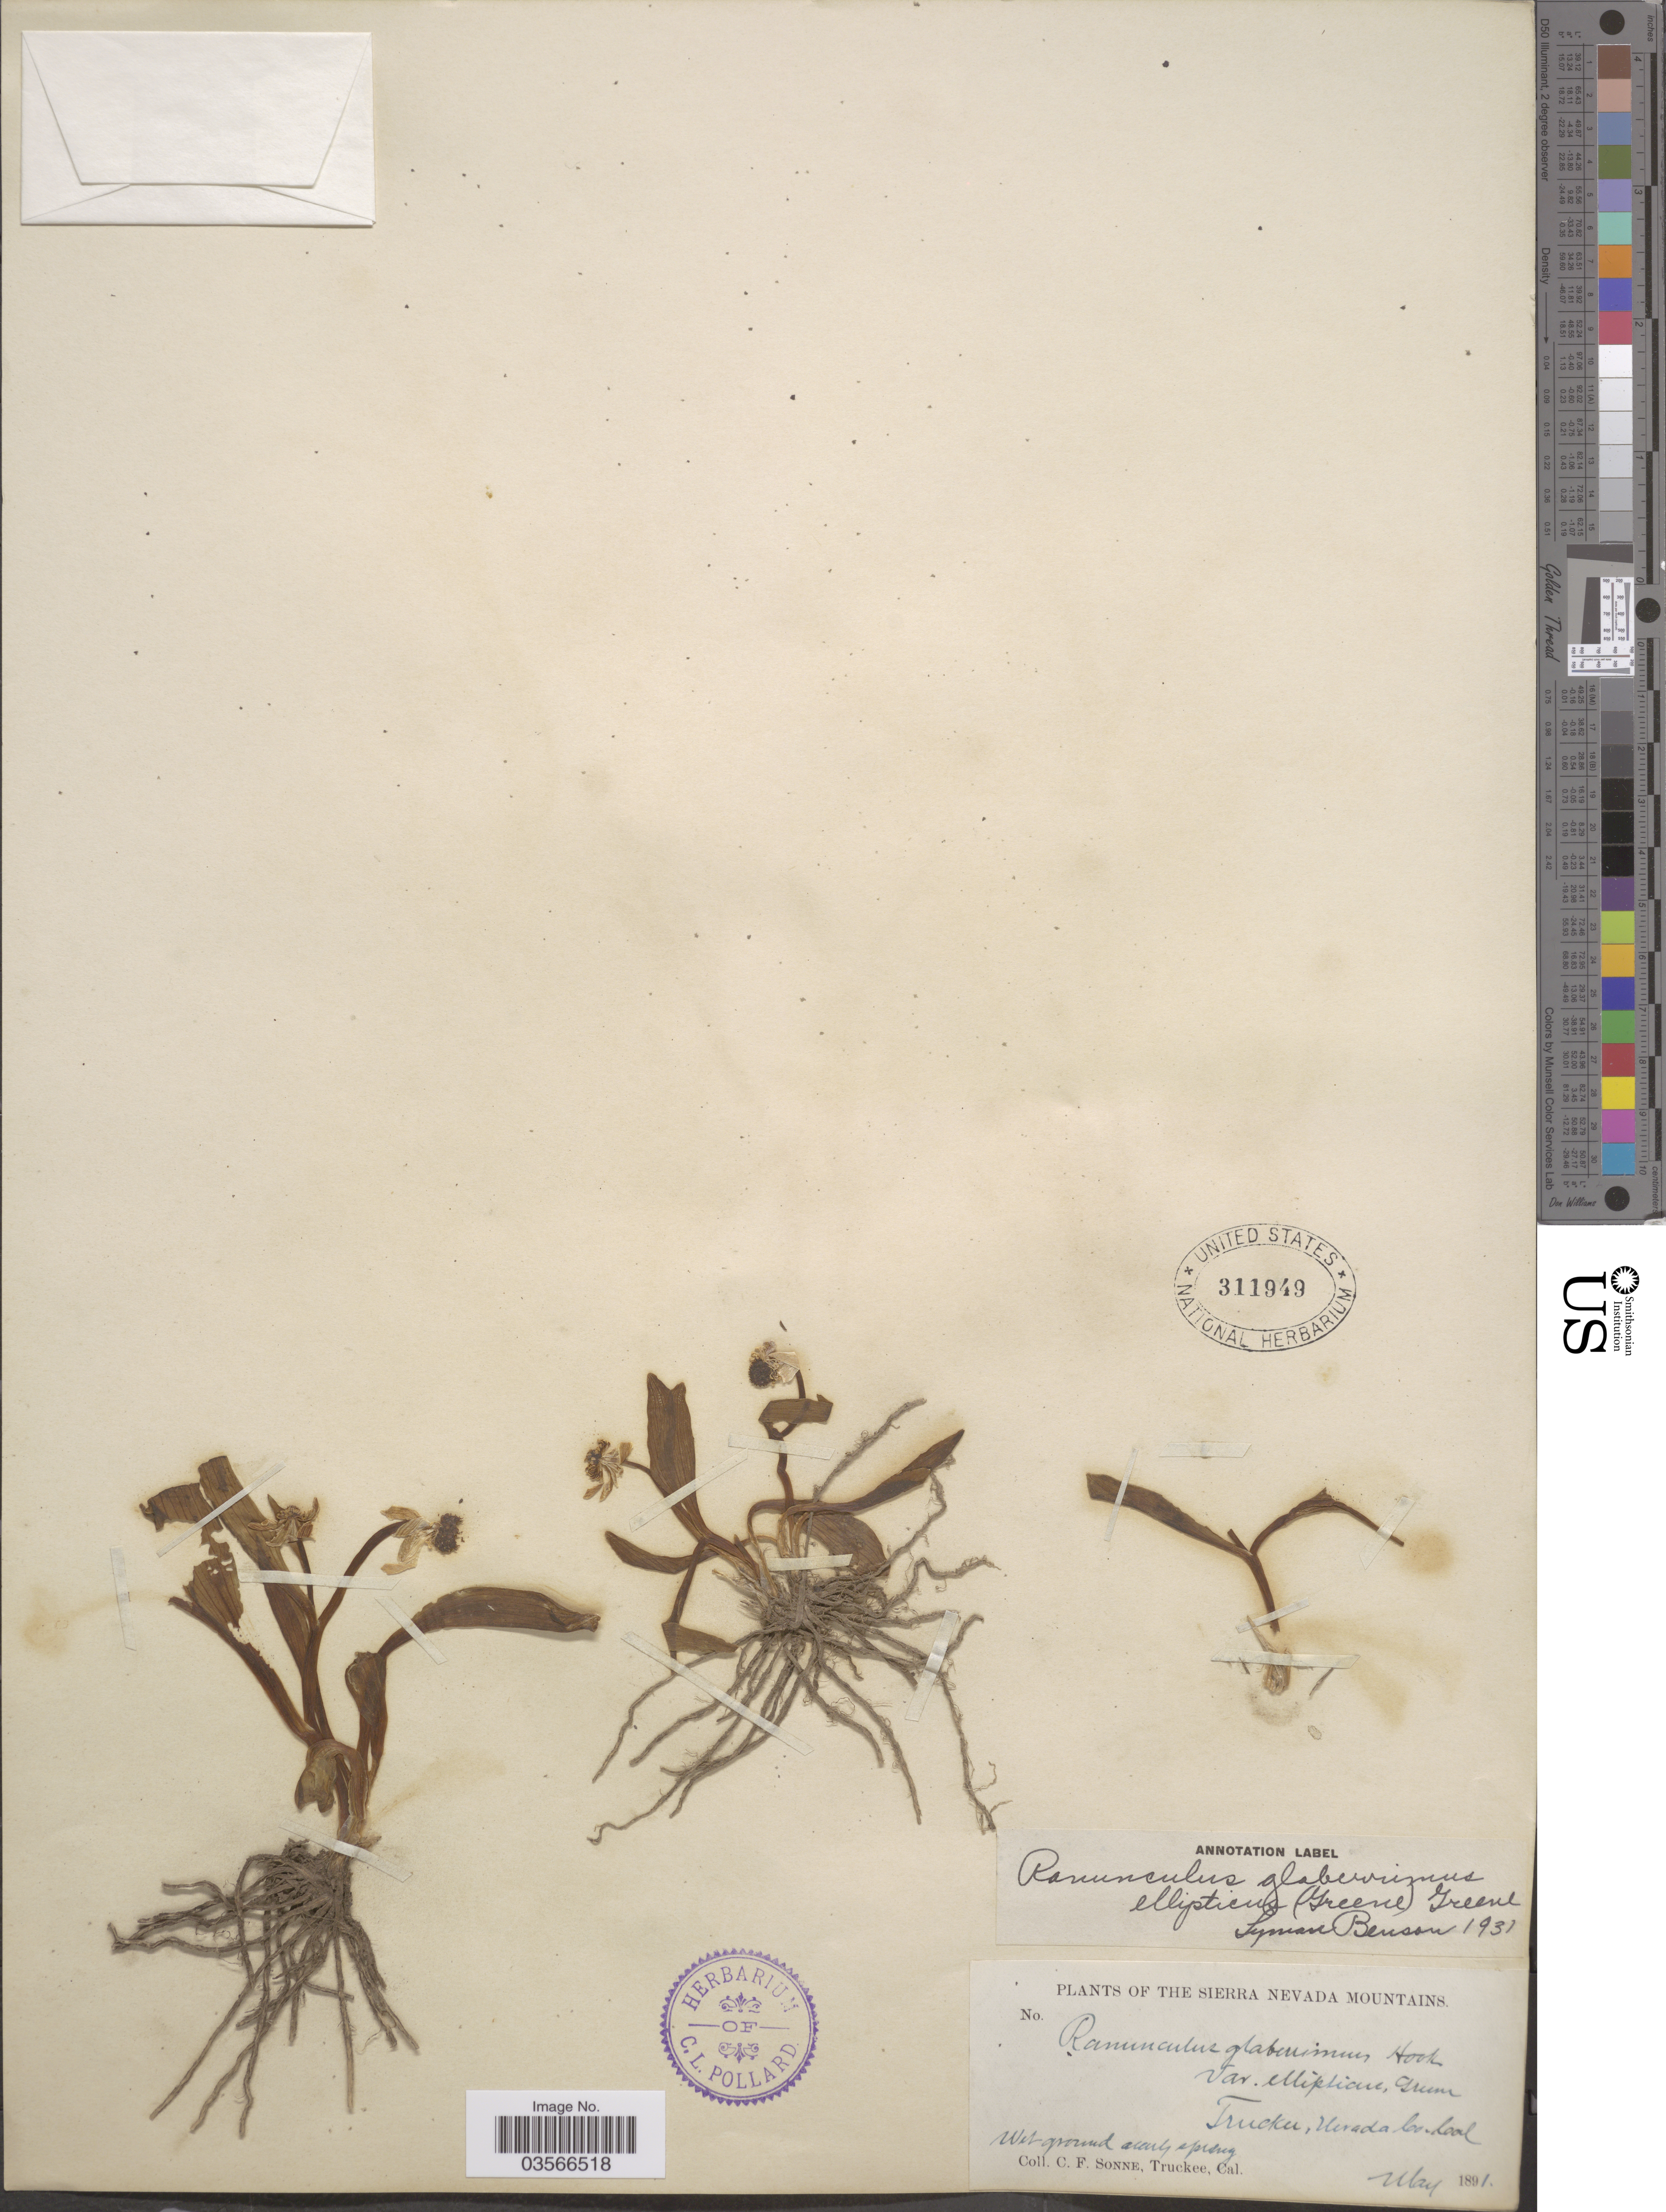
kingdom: Plantae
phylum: Tracheophyta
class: Magnoliopsida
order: Ranunculales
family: Ranunculaceae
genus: Ranunculus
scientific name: Ranunculus glaberrimus var. ellipticus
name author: (Greene) Greene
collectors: C. Sonne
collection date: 1891-05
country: United States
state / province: California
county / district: Nevada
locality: The Sierra Nevada Mountains. Trucker, Nevada Co.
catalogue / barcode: US 311949